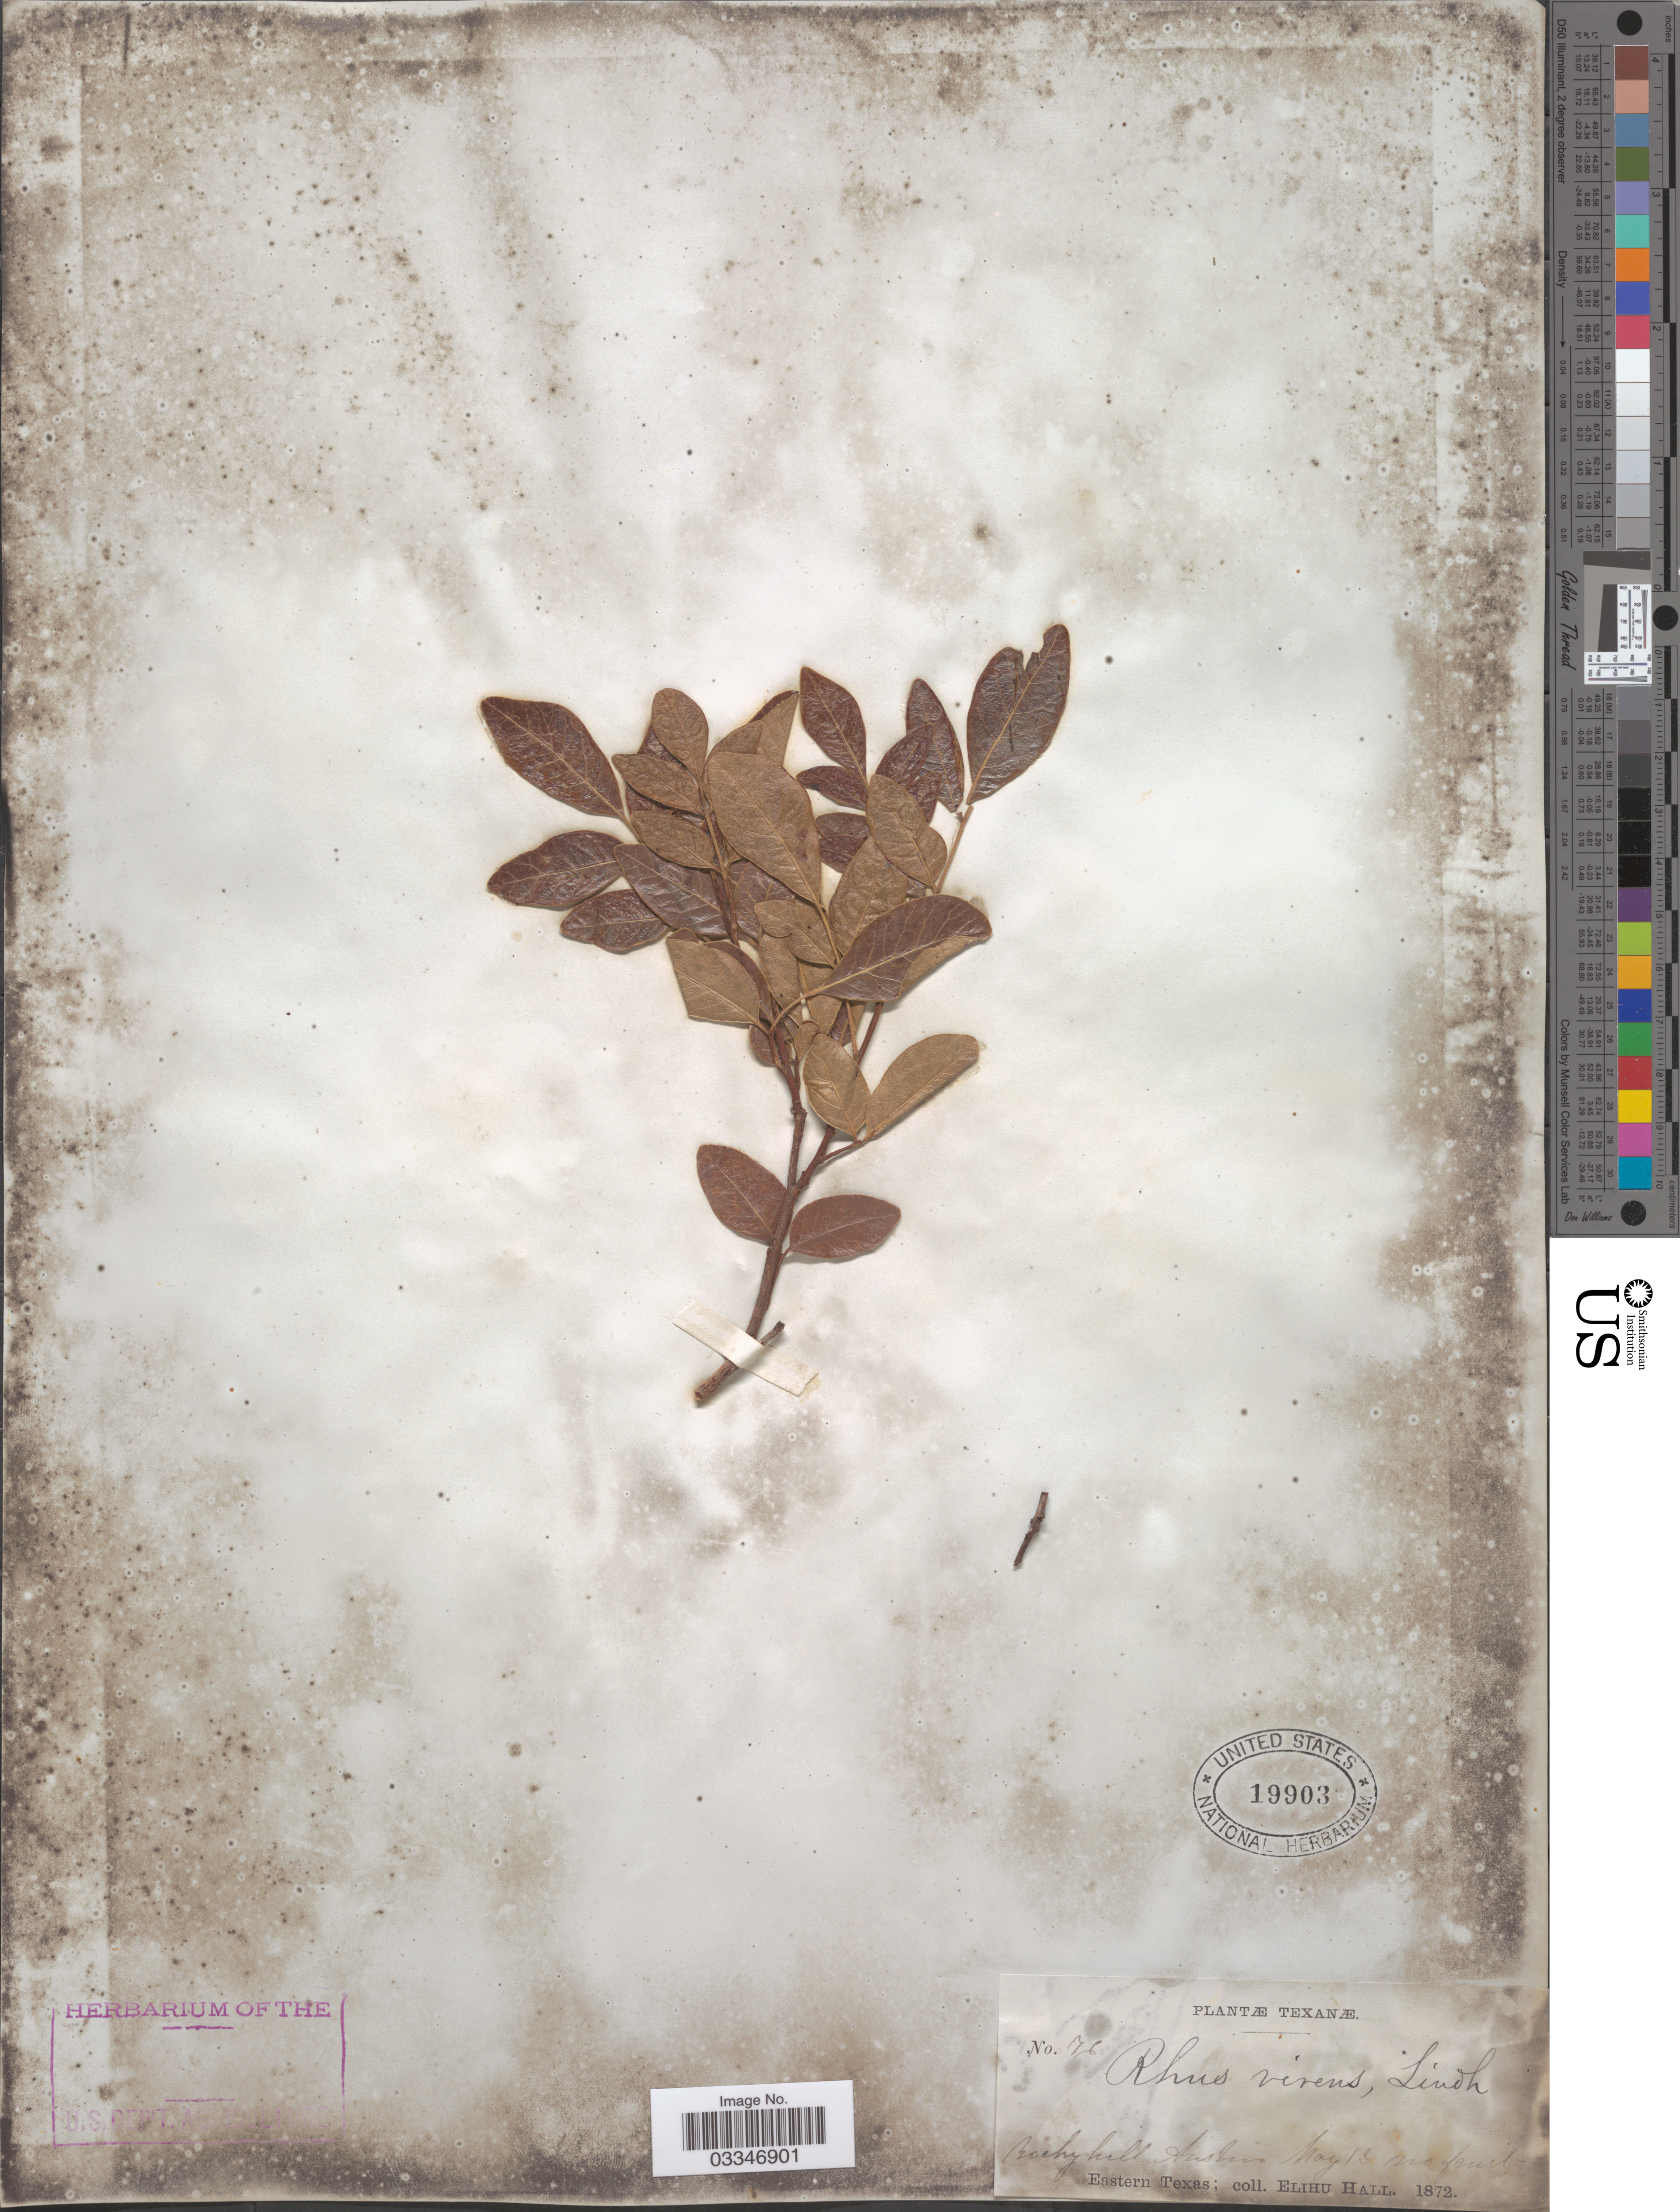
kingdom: Plantae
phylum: Tracheophyta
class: Magnoliopsida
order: Sapindales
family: Anacardiaceae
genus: Rhus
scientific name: Rhus virens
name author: Lindh. ex A. Gray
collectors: E. Hall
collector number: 76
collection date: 1872-05-13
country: United States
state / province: Texas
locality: Austin.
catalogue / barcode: US 19903